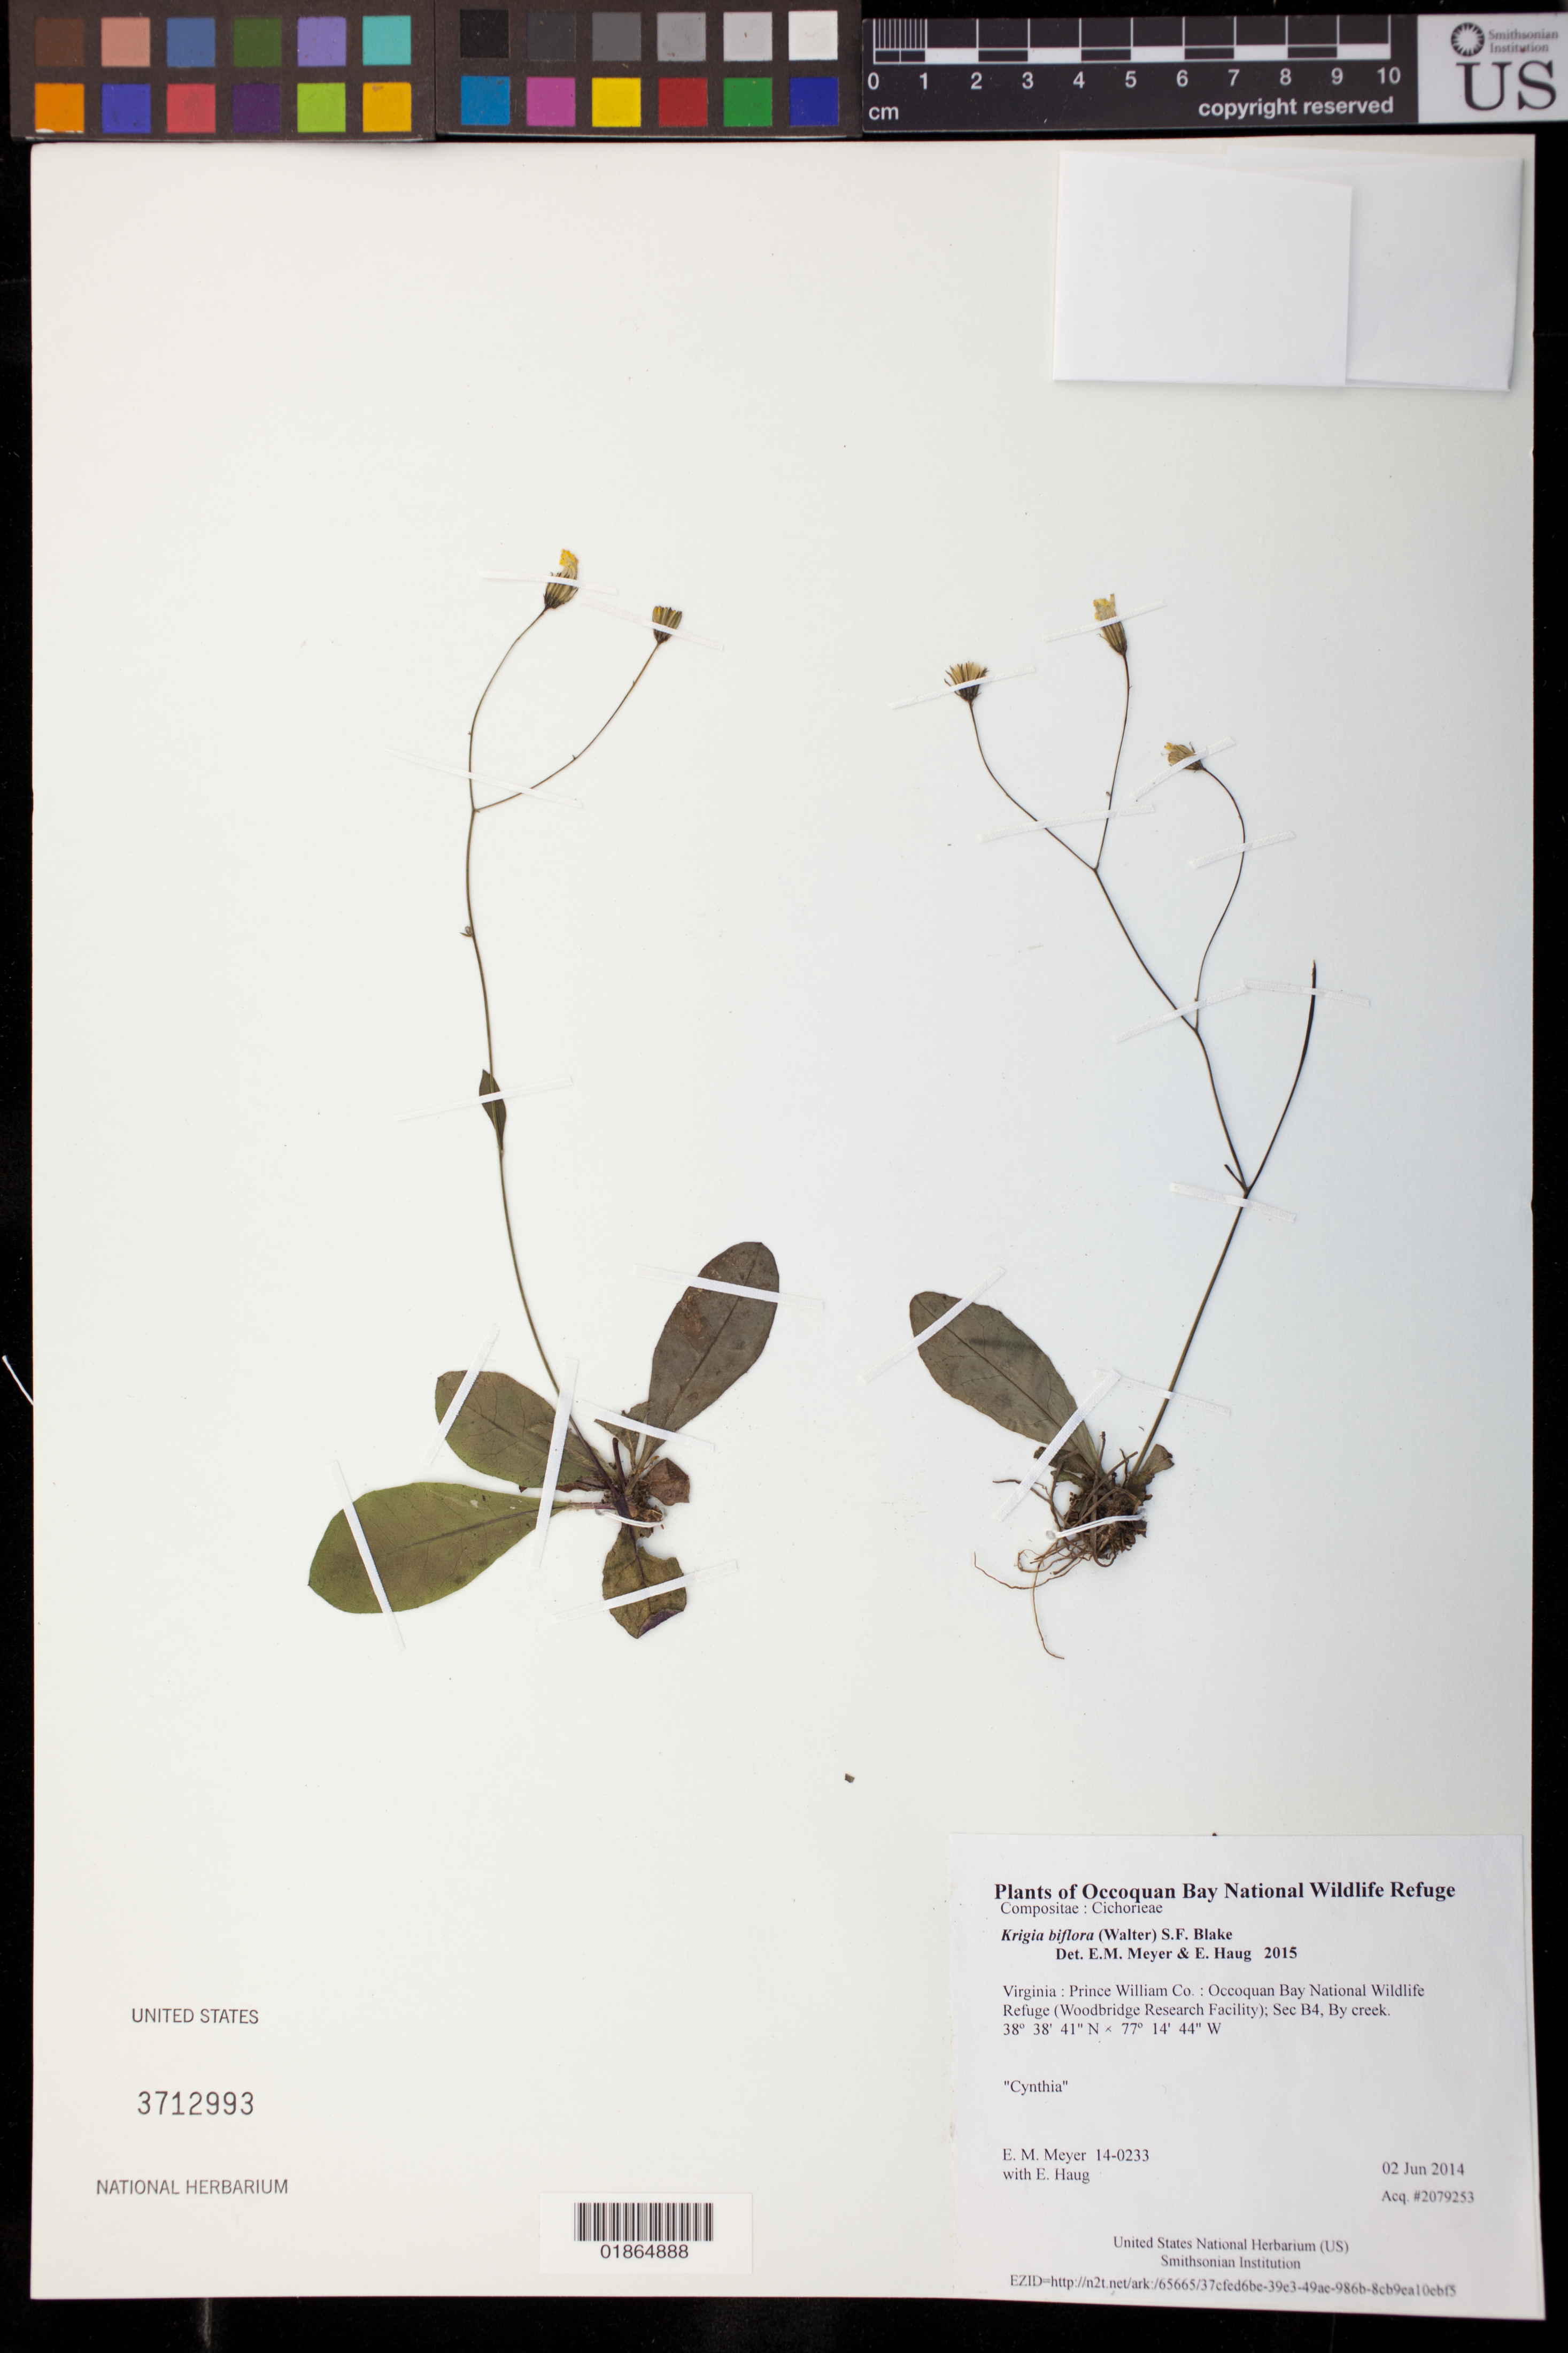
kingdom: Plantae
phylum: Tracheophyta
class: Magnoliopsida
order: Asterales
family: Asteraceae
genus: Krigia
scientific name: Krigia biflora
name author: (Walter) S.F. Blake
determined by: Meyer, E. M.; Haug, E.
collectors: E. M. Meyer & E. Haug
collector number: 14-0233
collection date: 2014-06-02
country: United States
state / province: Virginia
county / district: Prince William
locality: Occoquan Bay National Wildlife Refuge (Woodbridge Research Facility); Sec B4, By creek.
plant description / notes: Cynthia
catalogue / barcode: US 3712993